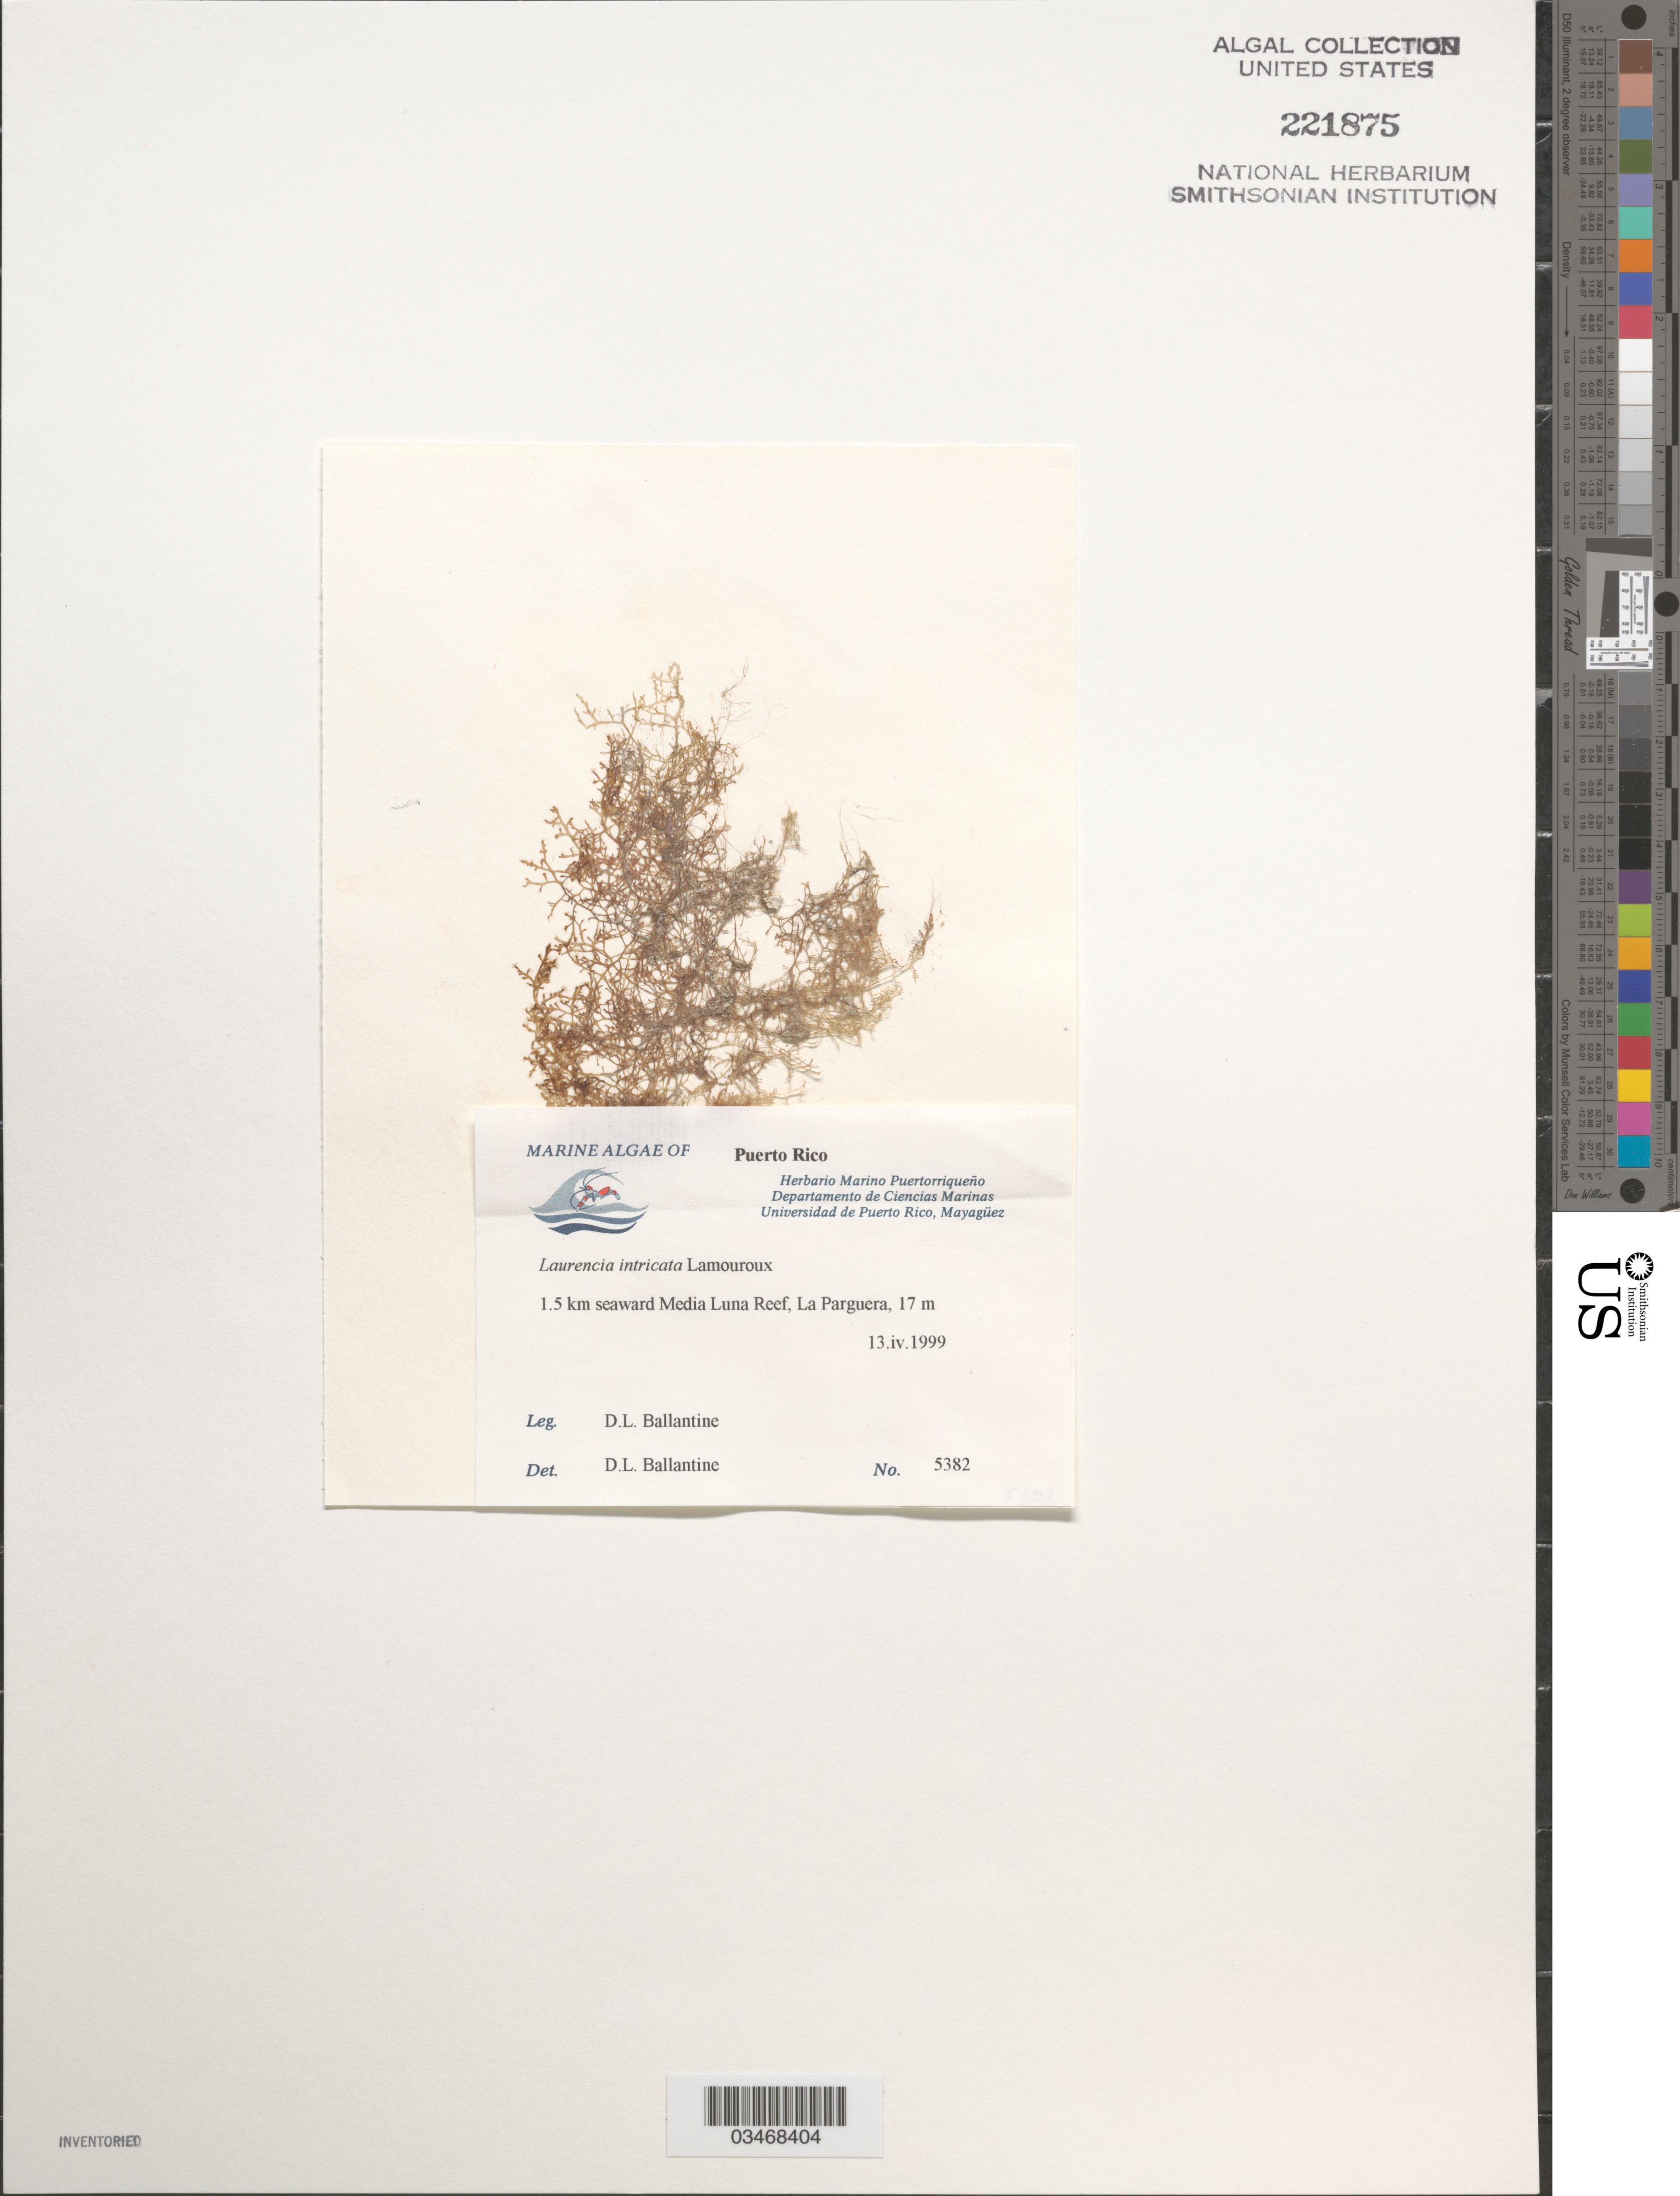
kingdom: Plantae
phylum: Rhodophyta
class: Florideophyceae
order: Ceramiales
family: Rhodomelaceae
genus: Laurencia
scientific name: Laurencia intricata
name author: J.V.Lamouroux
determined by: Ballantine, D. L.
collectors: D.L. Ballantine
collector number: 5382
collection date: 1999-04-13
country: Puerto Rico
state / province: Lajas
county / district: La Parguera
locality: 1.5 km seaward Media Luna Reef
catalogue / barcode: US 221875